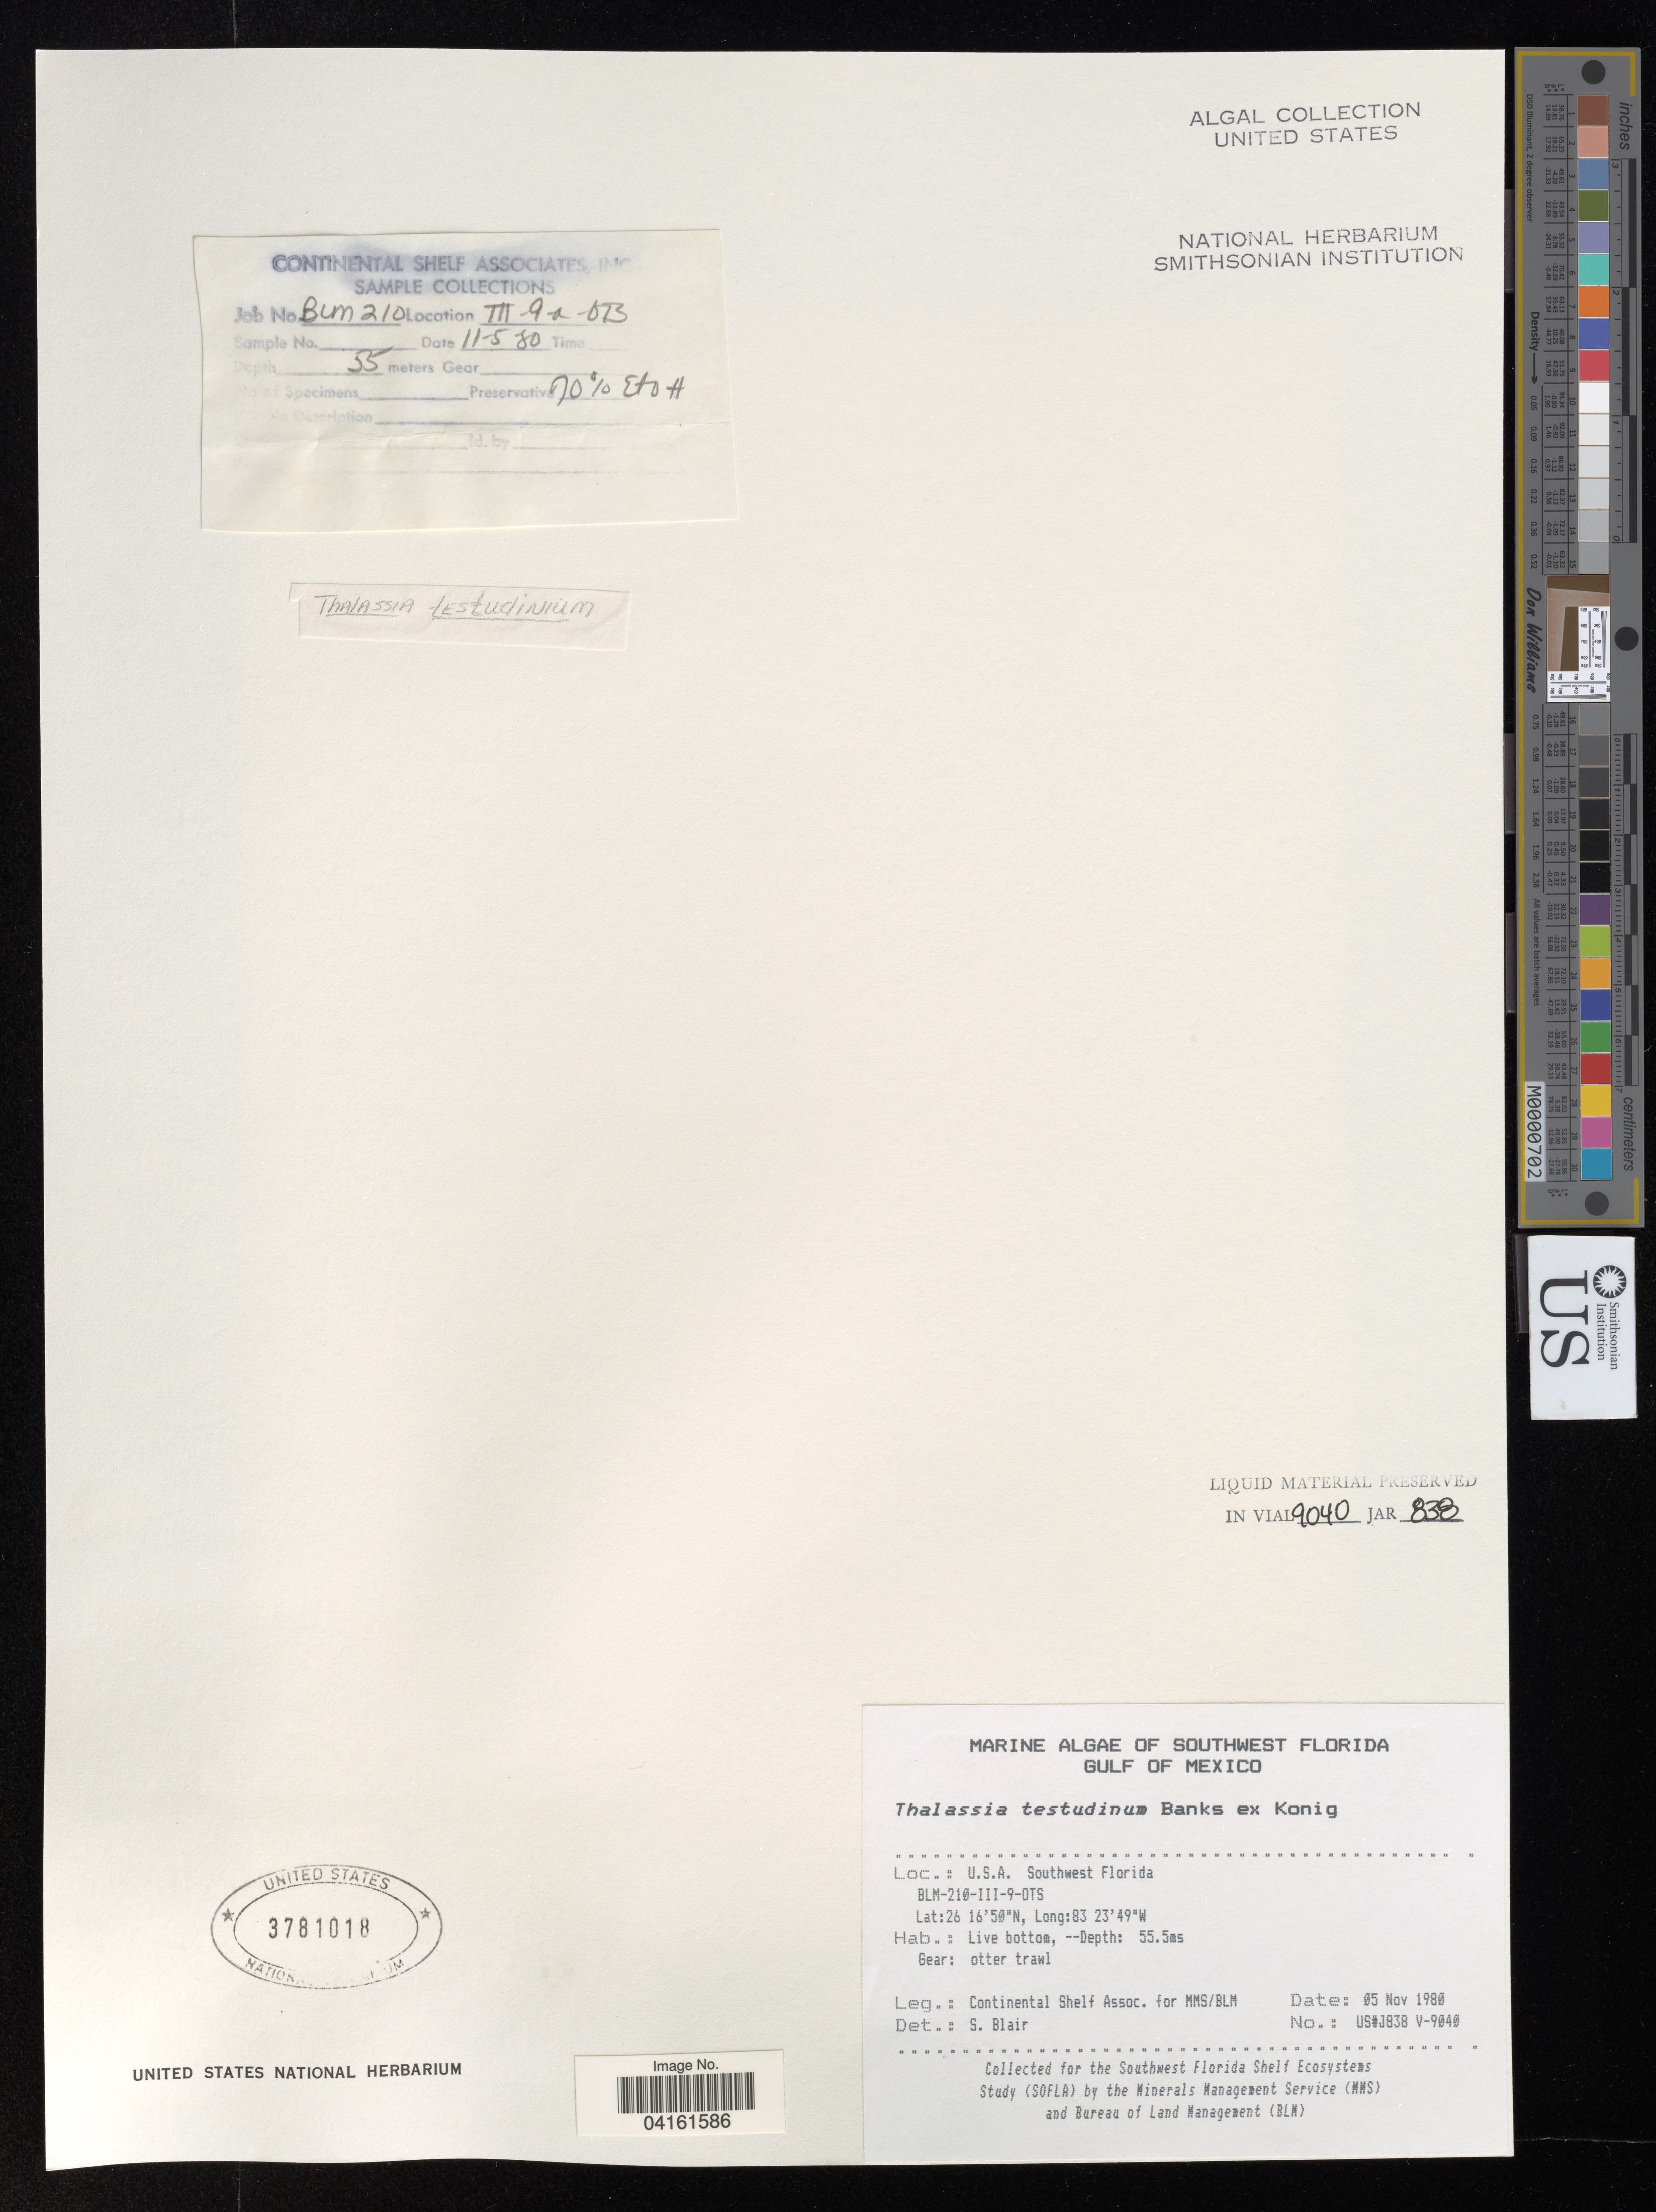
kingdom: Plantae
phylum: Tracheophyta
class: Liliopsida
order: Alismatales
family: Hydrocharitaceae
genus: Thalassia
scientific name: Thalassia testudinum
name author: Banks & Sol. ex K.D. Koenig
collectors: Continental Shelf Associates for the MMS/BLM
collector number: US#J838 V-9040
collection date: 1980-11-05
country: United States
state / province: Florida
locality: Southwest Florida. Gulf of Mexico. BLM-210-III-9-OTS.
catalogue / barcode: US 3781018